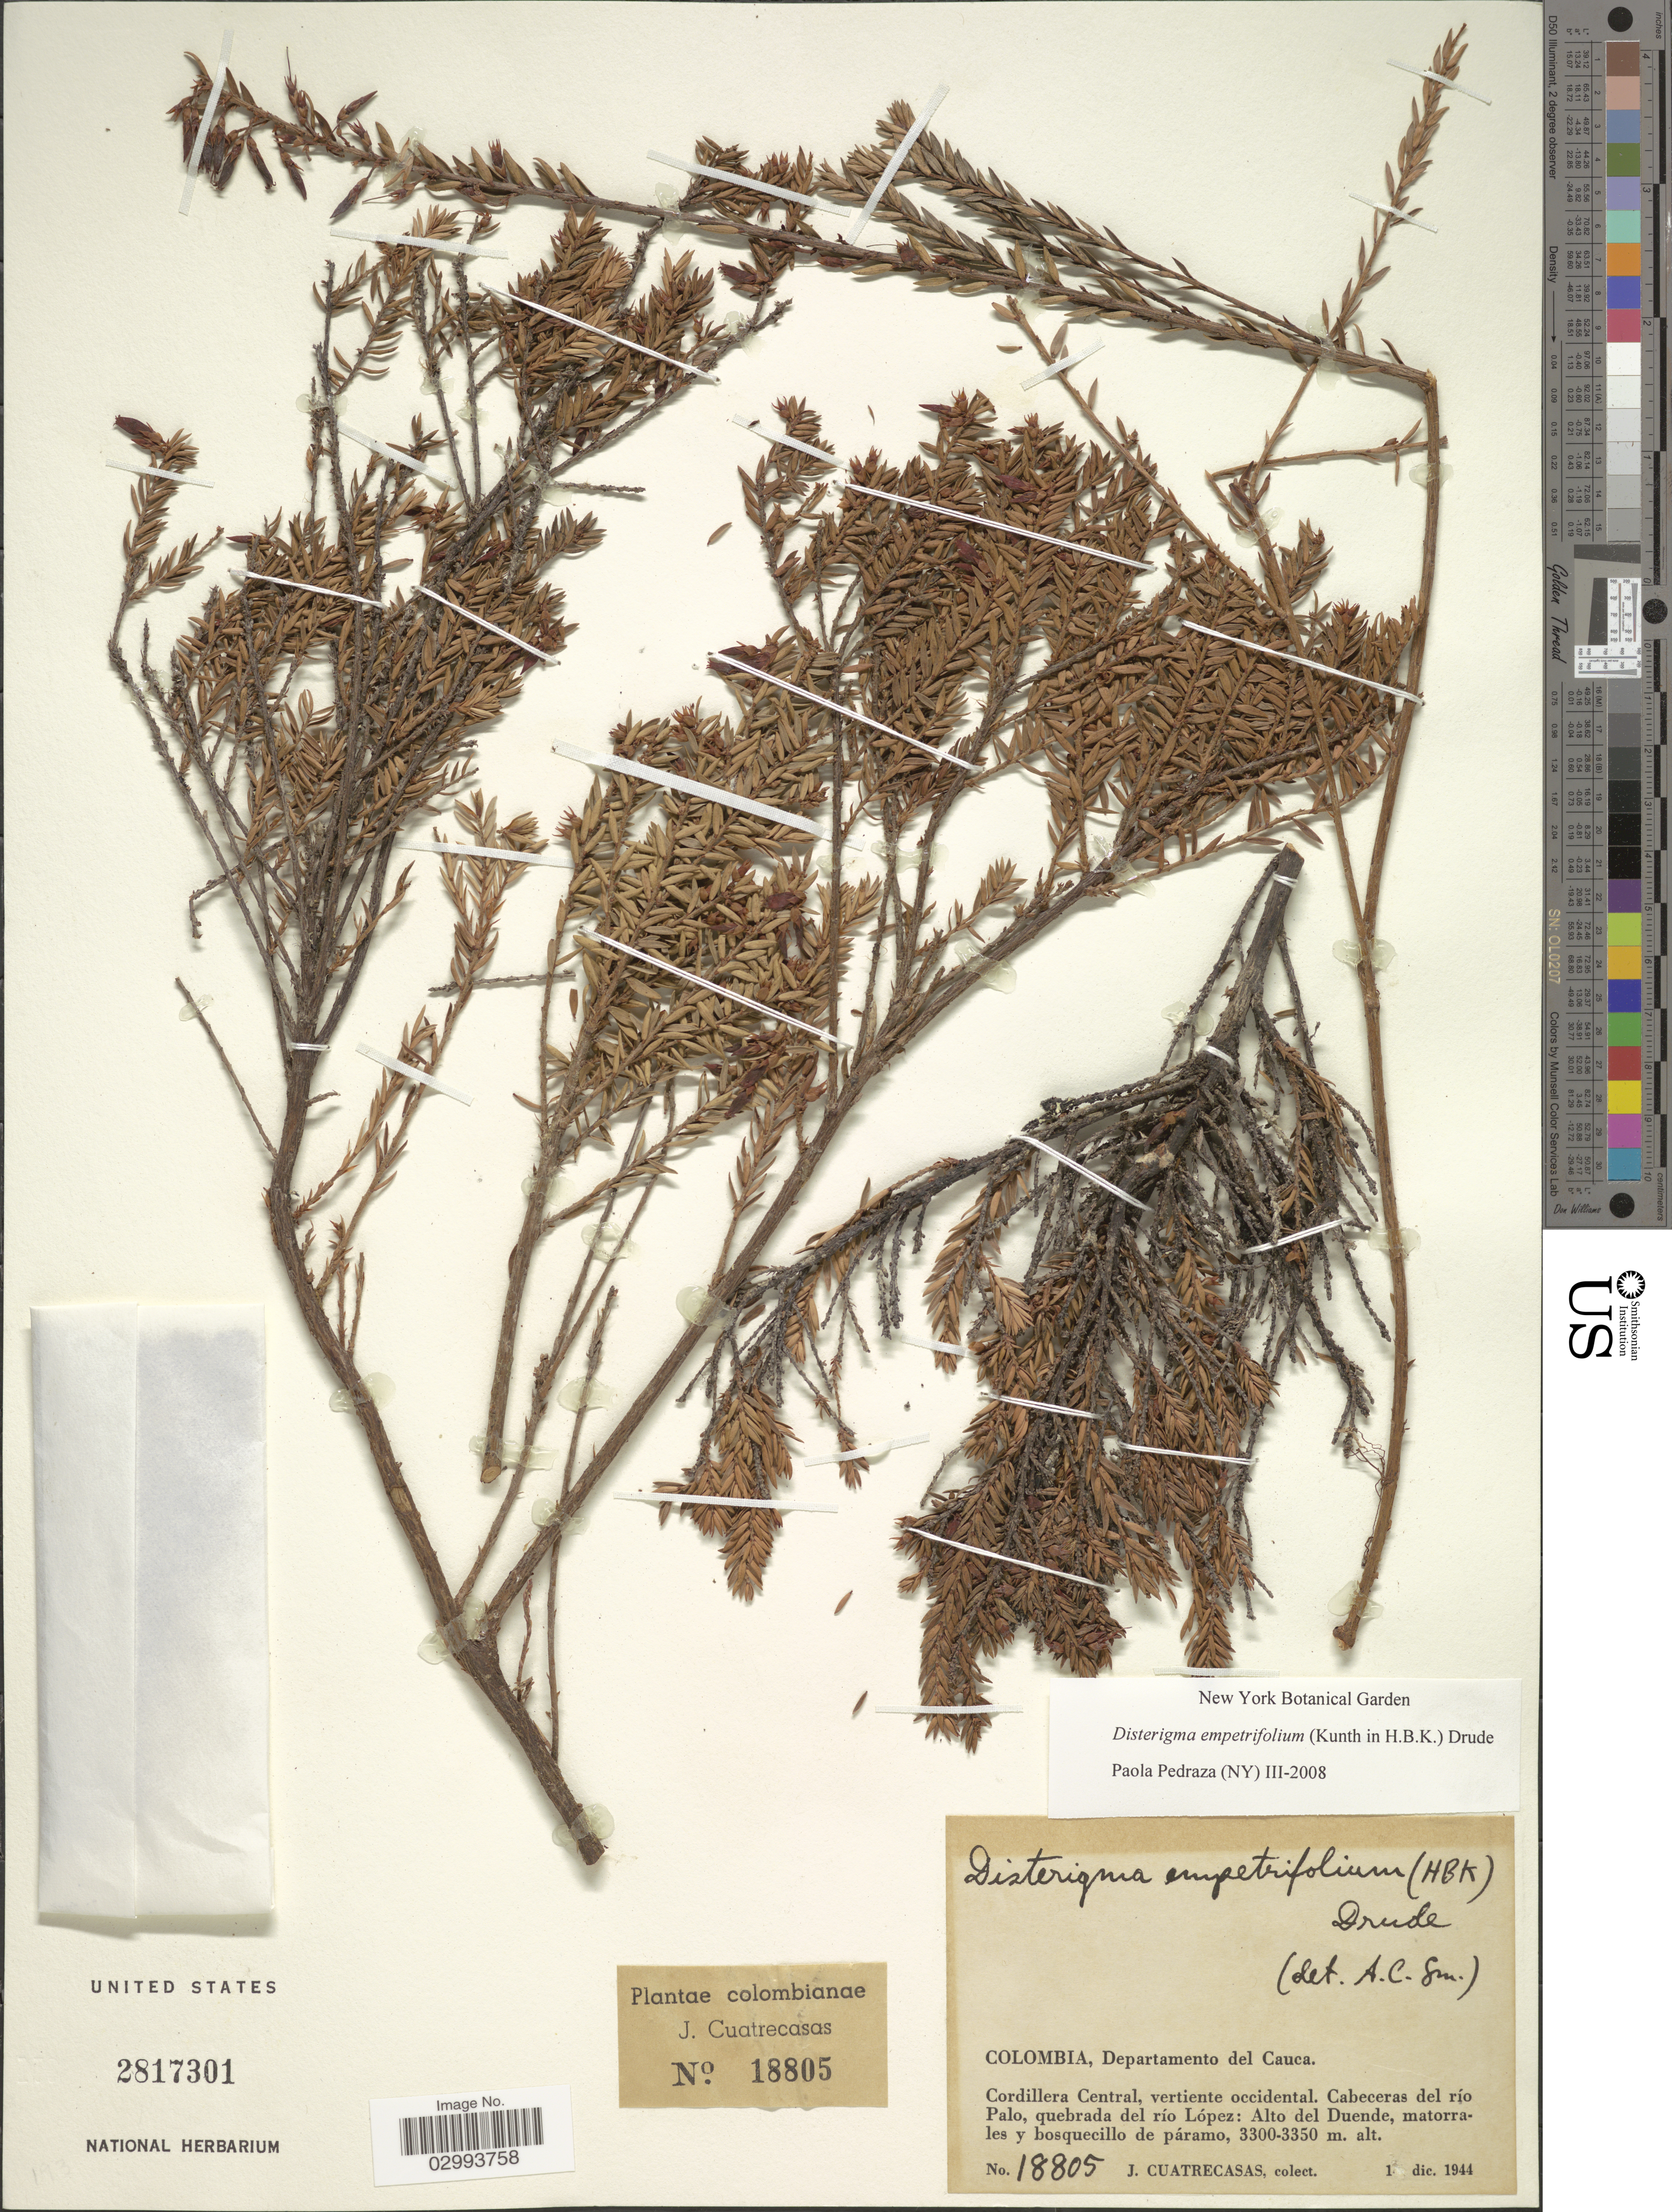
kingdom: Plantae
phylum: Tracheophyta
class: Magnoliopsida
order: Ericales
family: Ericaceae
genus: Disterigma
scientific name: Disterigma empetrifolium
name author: (Kunth) Drude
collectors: J. Cuatrecasas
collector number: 18805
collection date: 1944-12-01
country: Colombia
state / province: Cauca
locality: Departamento del Cauca, Cordillera Central, vertiente occidental, Cabeceras del río Palo, quebrada del río López, Alto del Duende, matorrales y bosquecillo de páramo.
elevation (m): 3300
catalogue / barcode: US 2817301